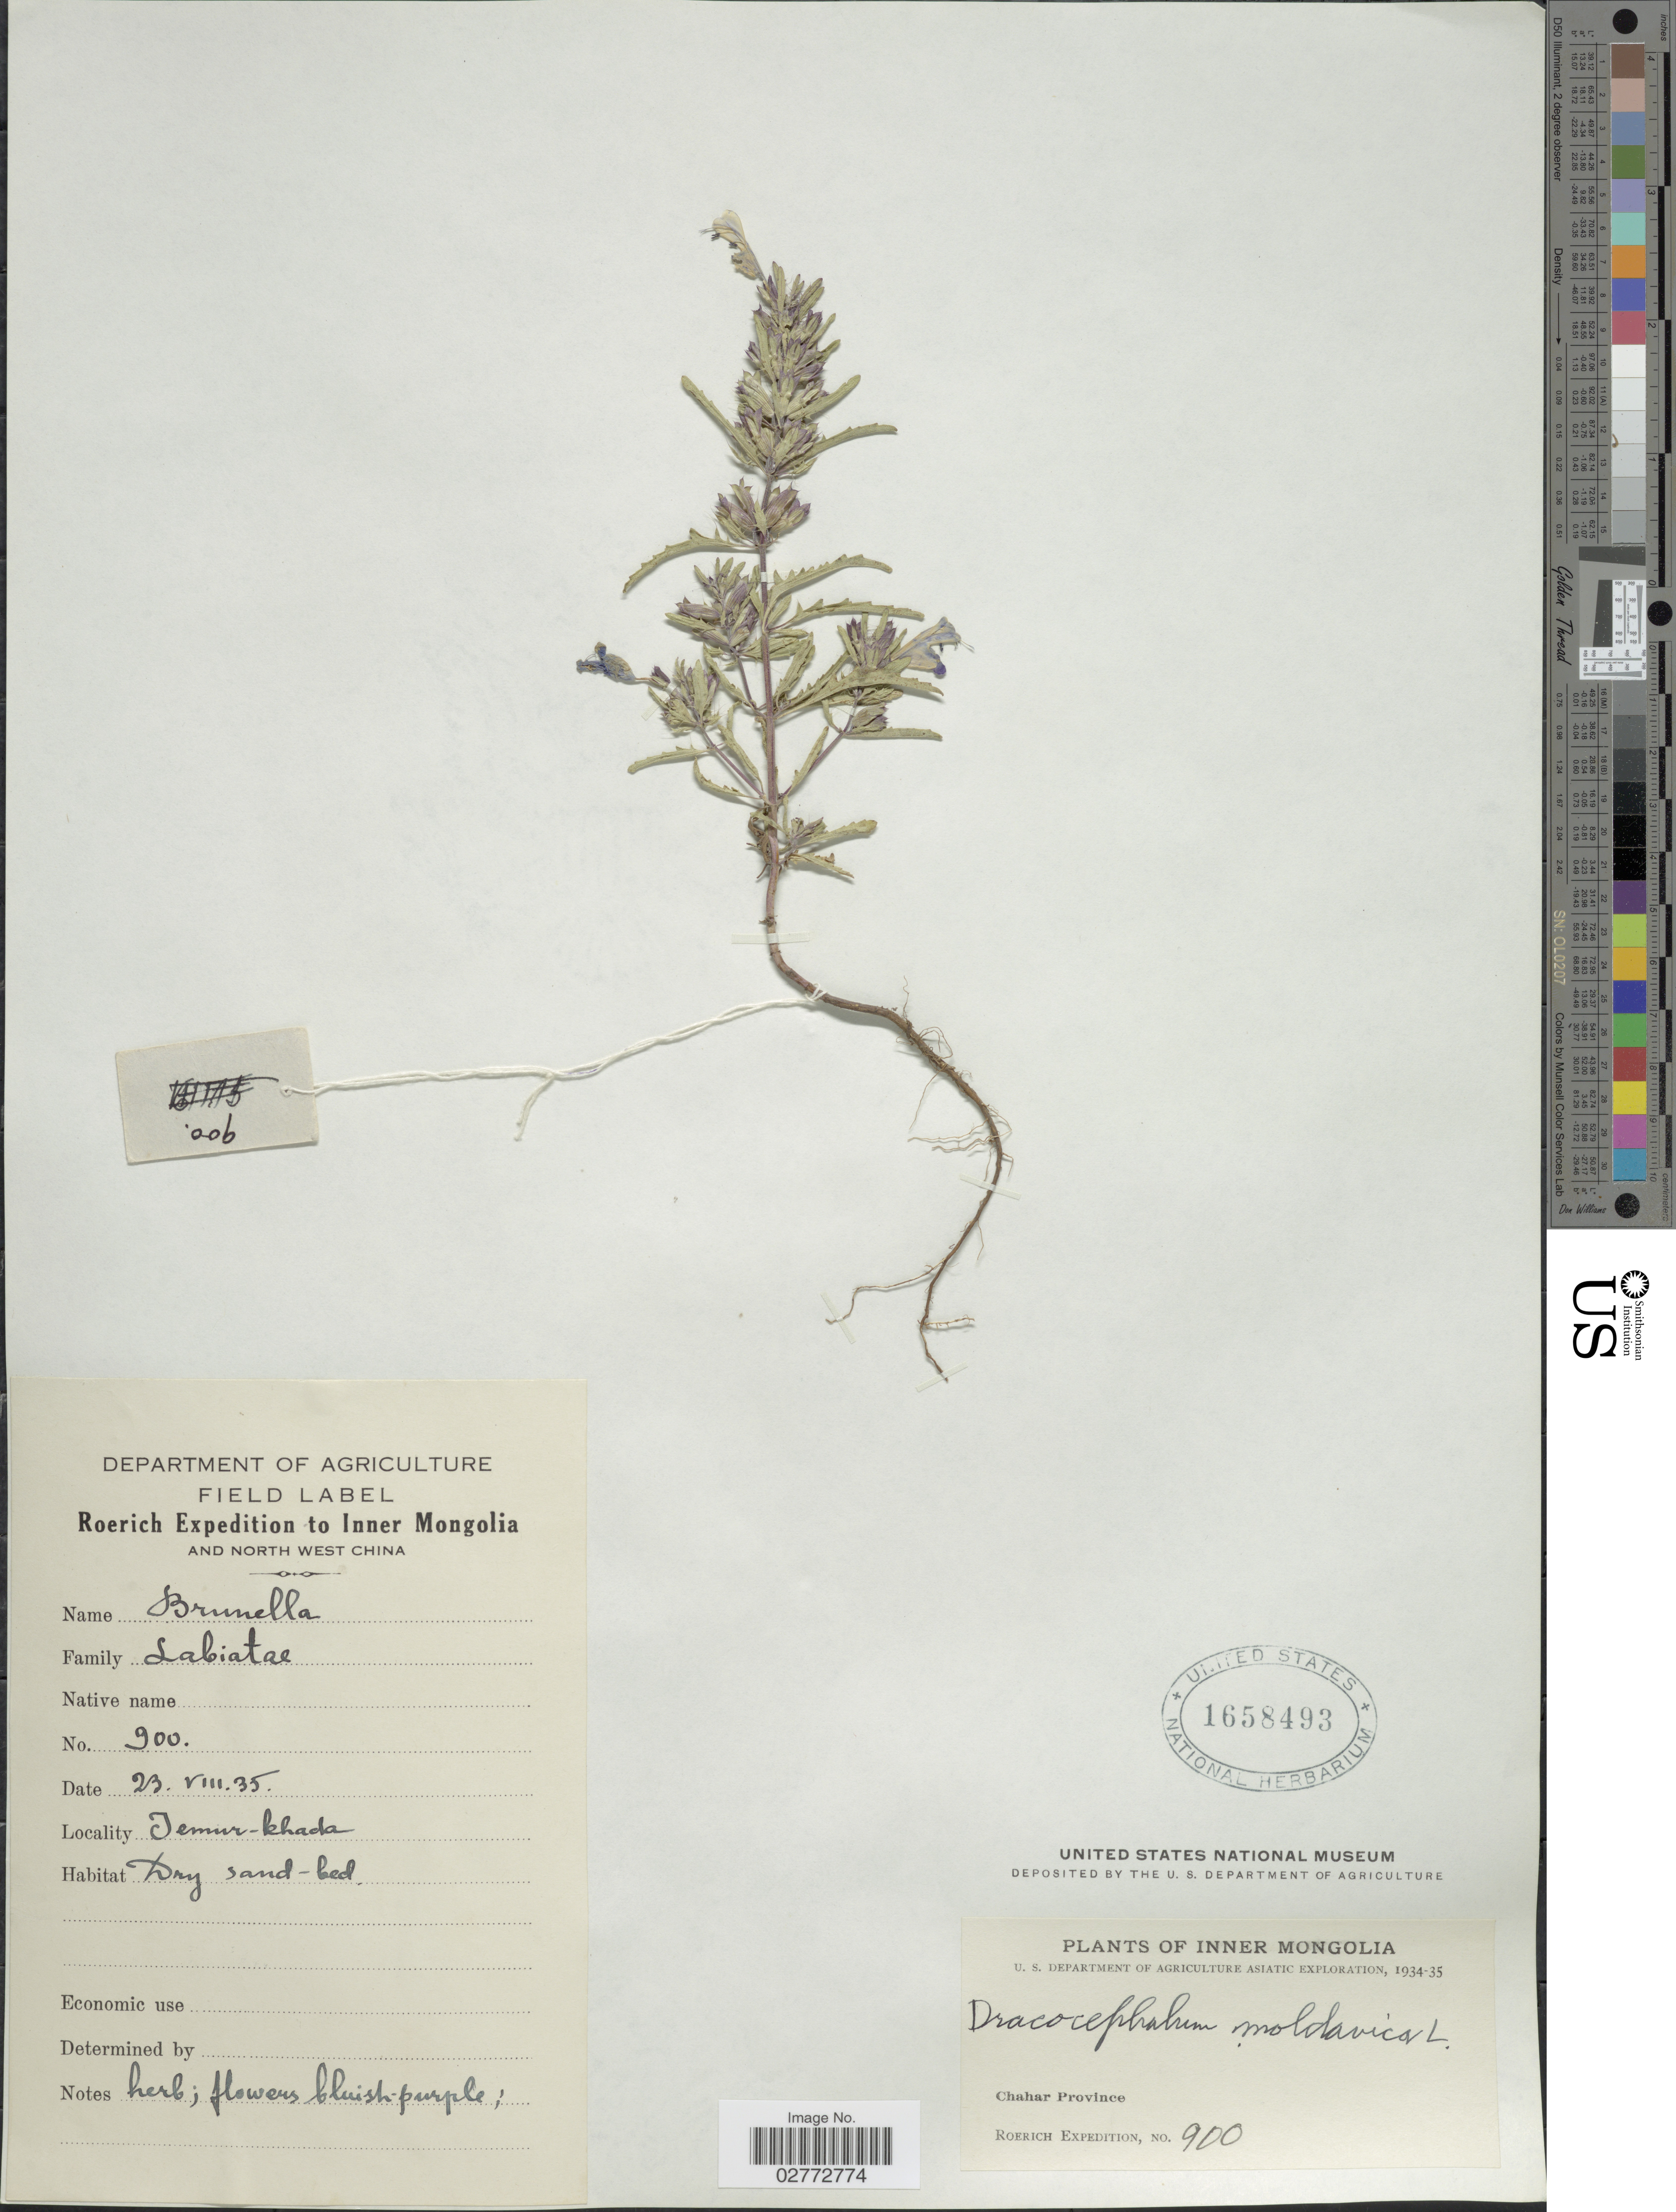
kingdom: Plantae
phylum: Tracheophyta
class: Magnoliopsida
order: Lamiales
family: Lamiaceae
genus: Dracocephalum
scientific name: Dracocephalum moldavica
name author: L.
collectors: Roerich Expedition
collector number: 900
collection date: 1935-08-23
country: China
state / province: Nei Monggol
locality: Inner Mongolia and North West China. Temur-khada. Chahar Province.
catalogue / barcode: US 1658493